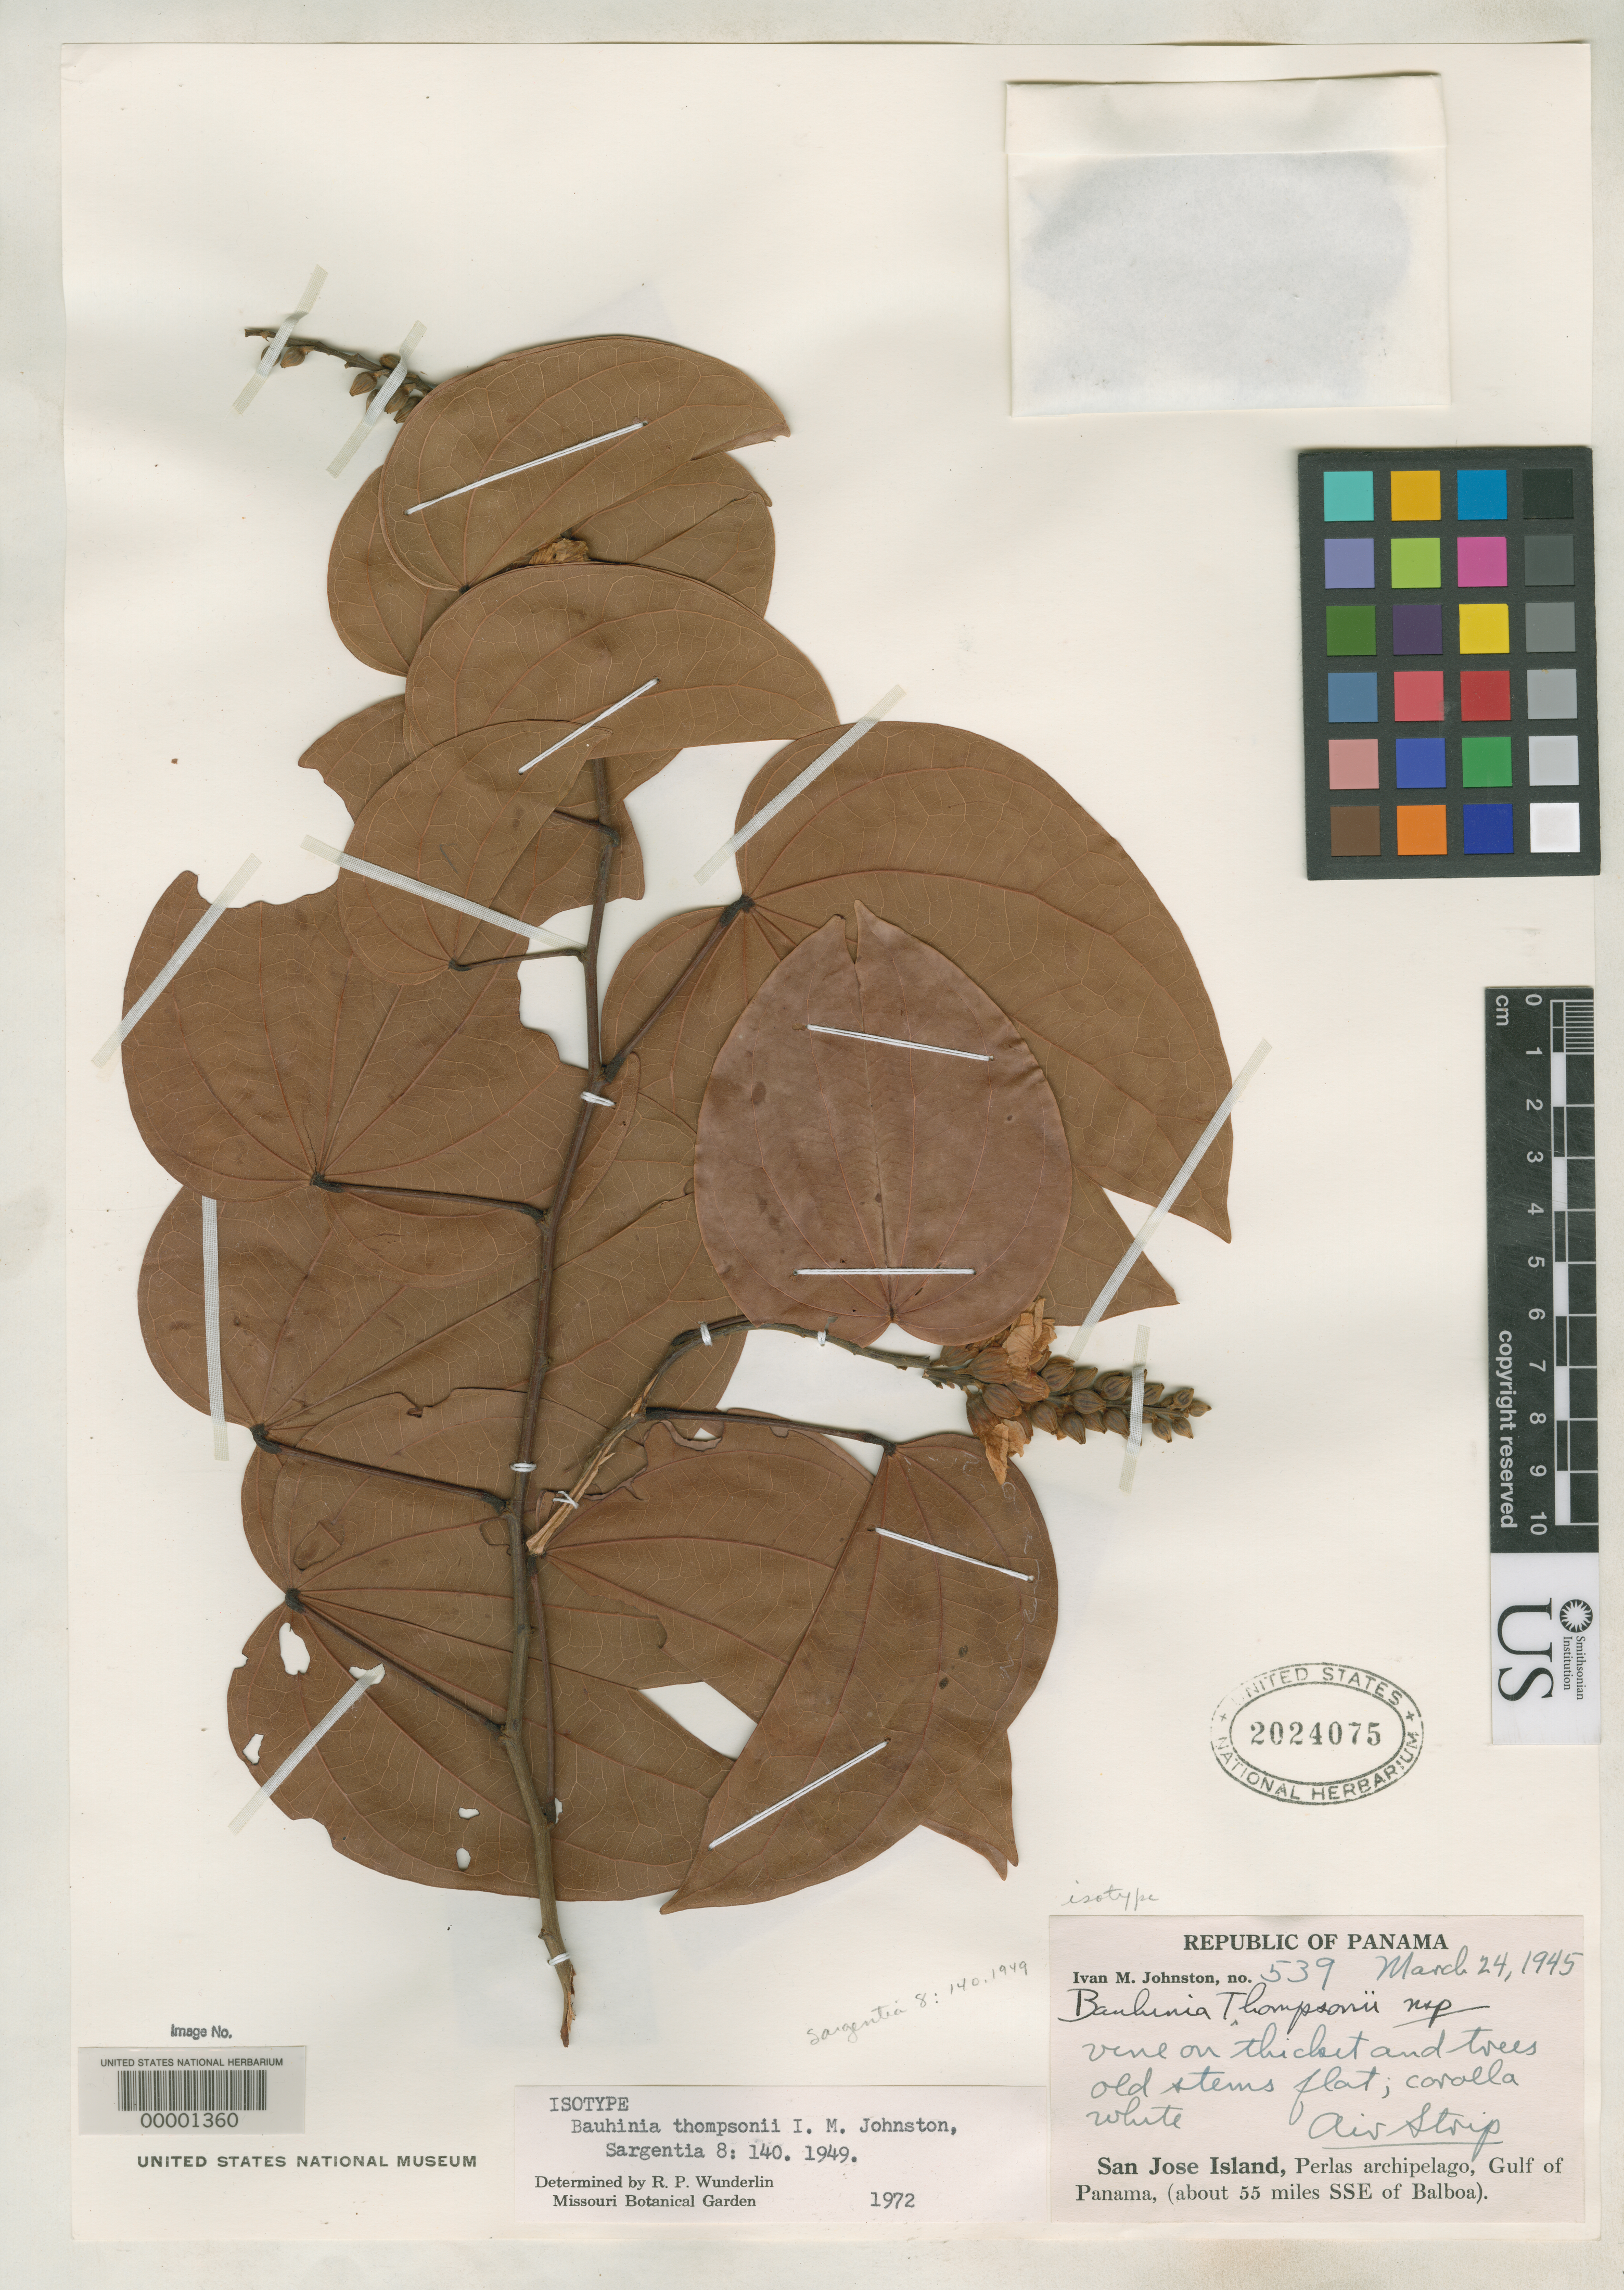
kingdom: Plantae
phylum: Tracheophyta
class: Magnoliopsida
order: Fabales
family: Fabaceae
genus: Bauhinia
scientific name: Bauhinia thompsonii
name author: I.M. Johnst.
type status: Isotype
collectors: I.M. Johnston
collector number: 539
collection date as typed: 24 Mar 1945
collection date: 1945-03-24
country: Panama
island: San José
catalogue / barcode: US 2024075